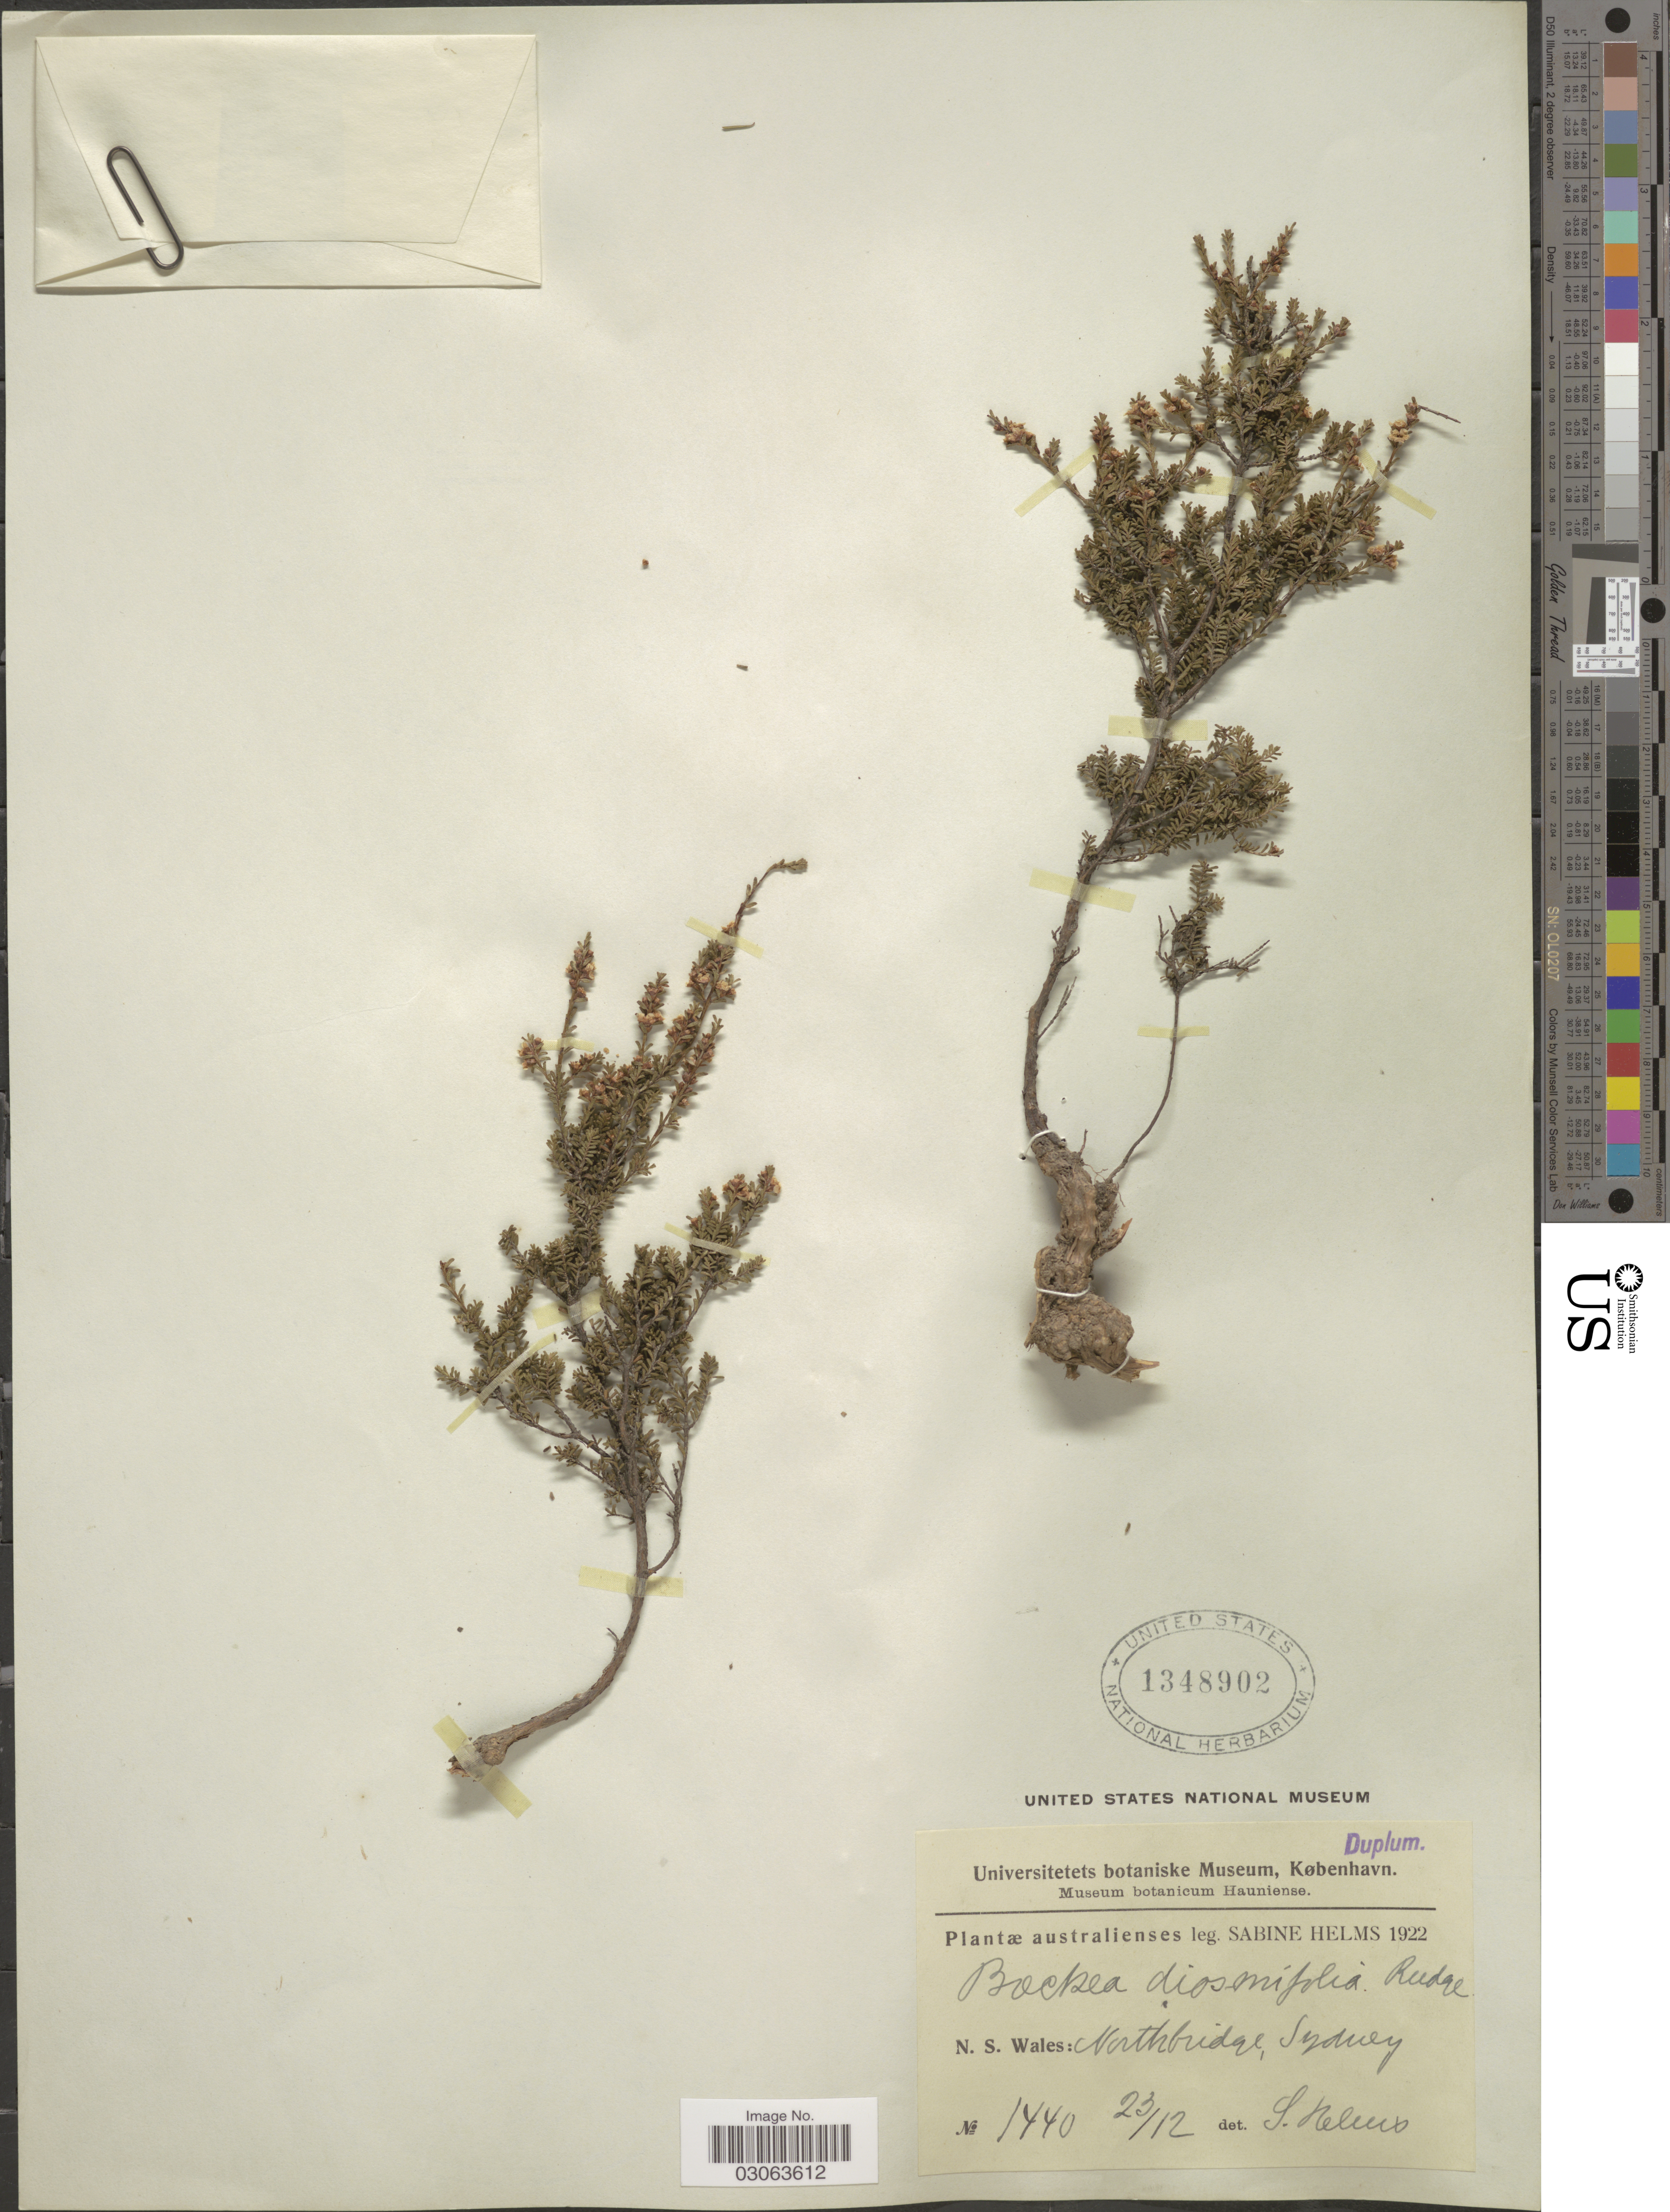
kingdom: Plantae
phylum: Tracheophyta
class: Magnoliopsida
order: Myrtales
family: Myrtaceae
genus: Baeckea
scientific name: Baeckea diosmifolia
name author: Rudge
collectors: S. Helms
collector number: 1440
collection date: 1922-12-23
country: Australia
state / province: New South Wales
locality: Northbridge, Sydney.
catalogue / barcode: US 1348902